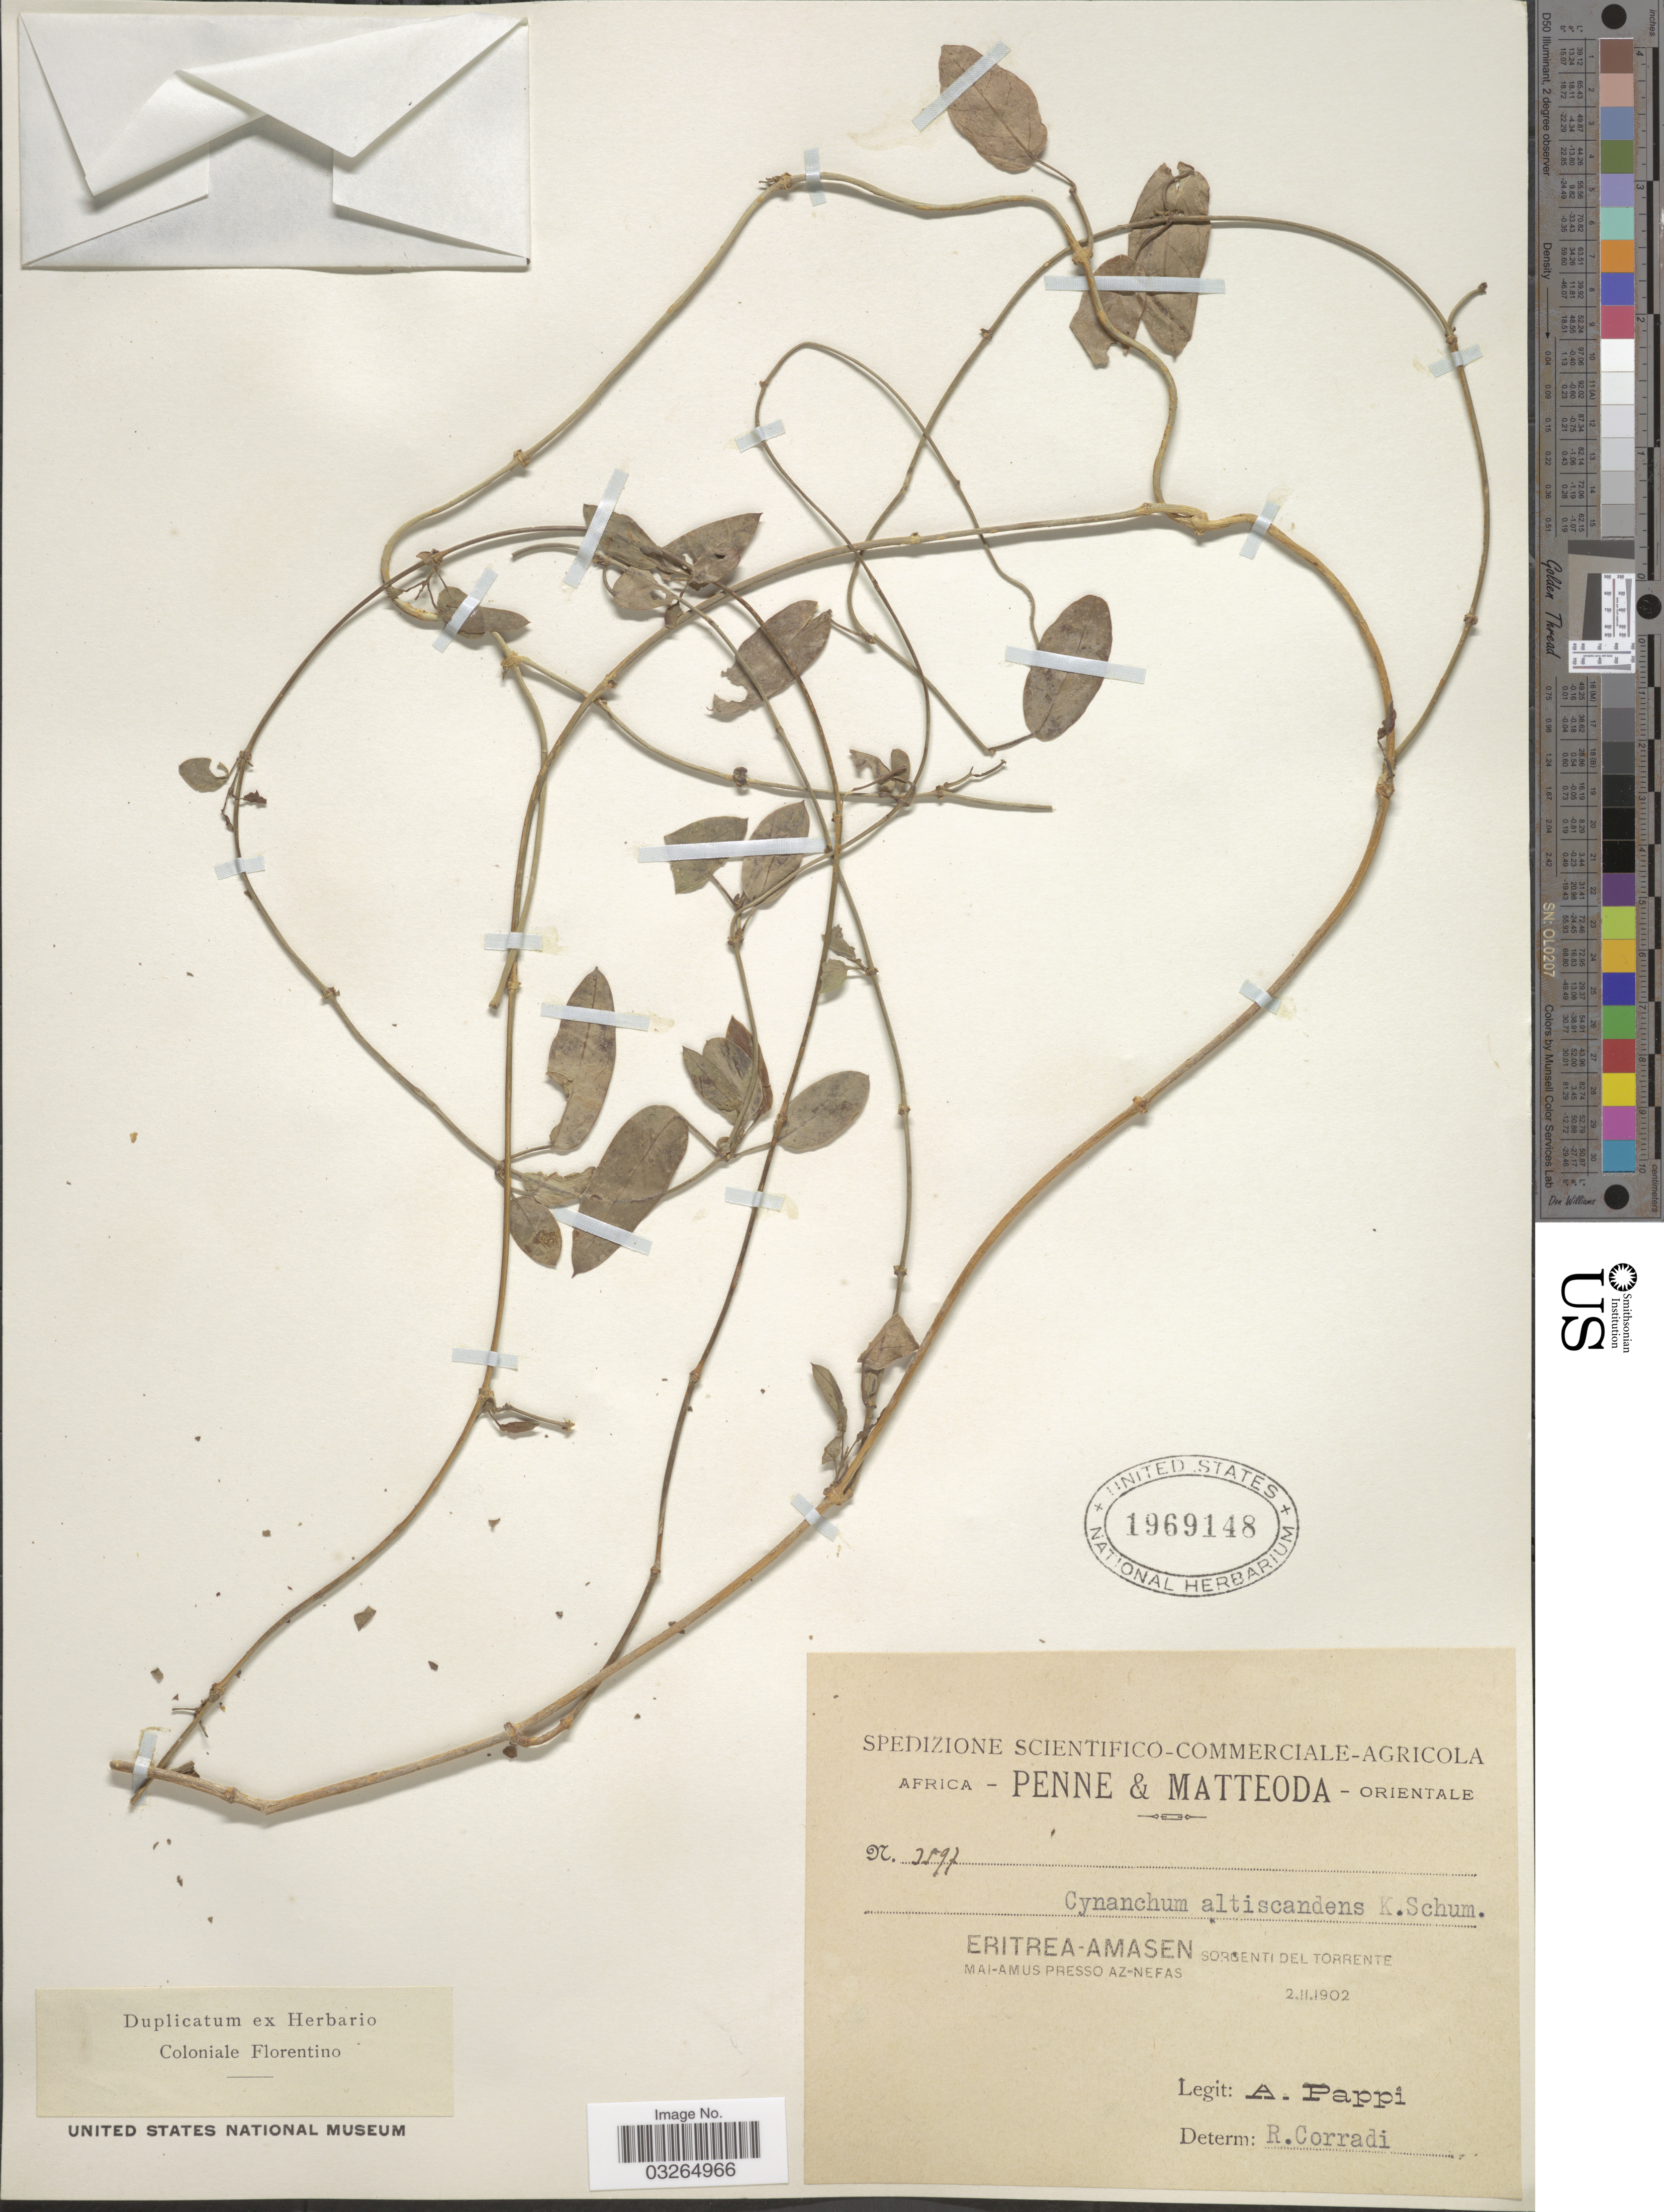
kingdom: Plantae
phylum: Tracheophyta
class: Magnoliopsida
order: Gentianales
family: Apocynaceae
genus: Cynanchum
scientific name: Cynanchum africanum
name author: Hoffmanns.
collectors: A. Pappi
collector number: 3597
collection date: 1902-11-02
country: Eritrea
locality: Eritrea-Amasen Sorgenti del Torrente Mai-Amus presso Az-nefas.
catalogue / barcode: US 1969148